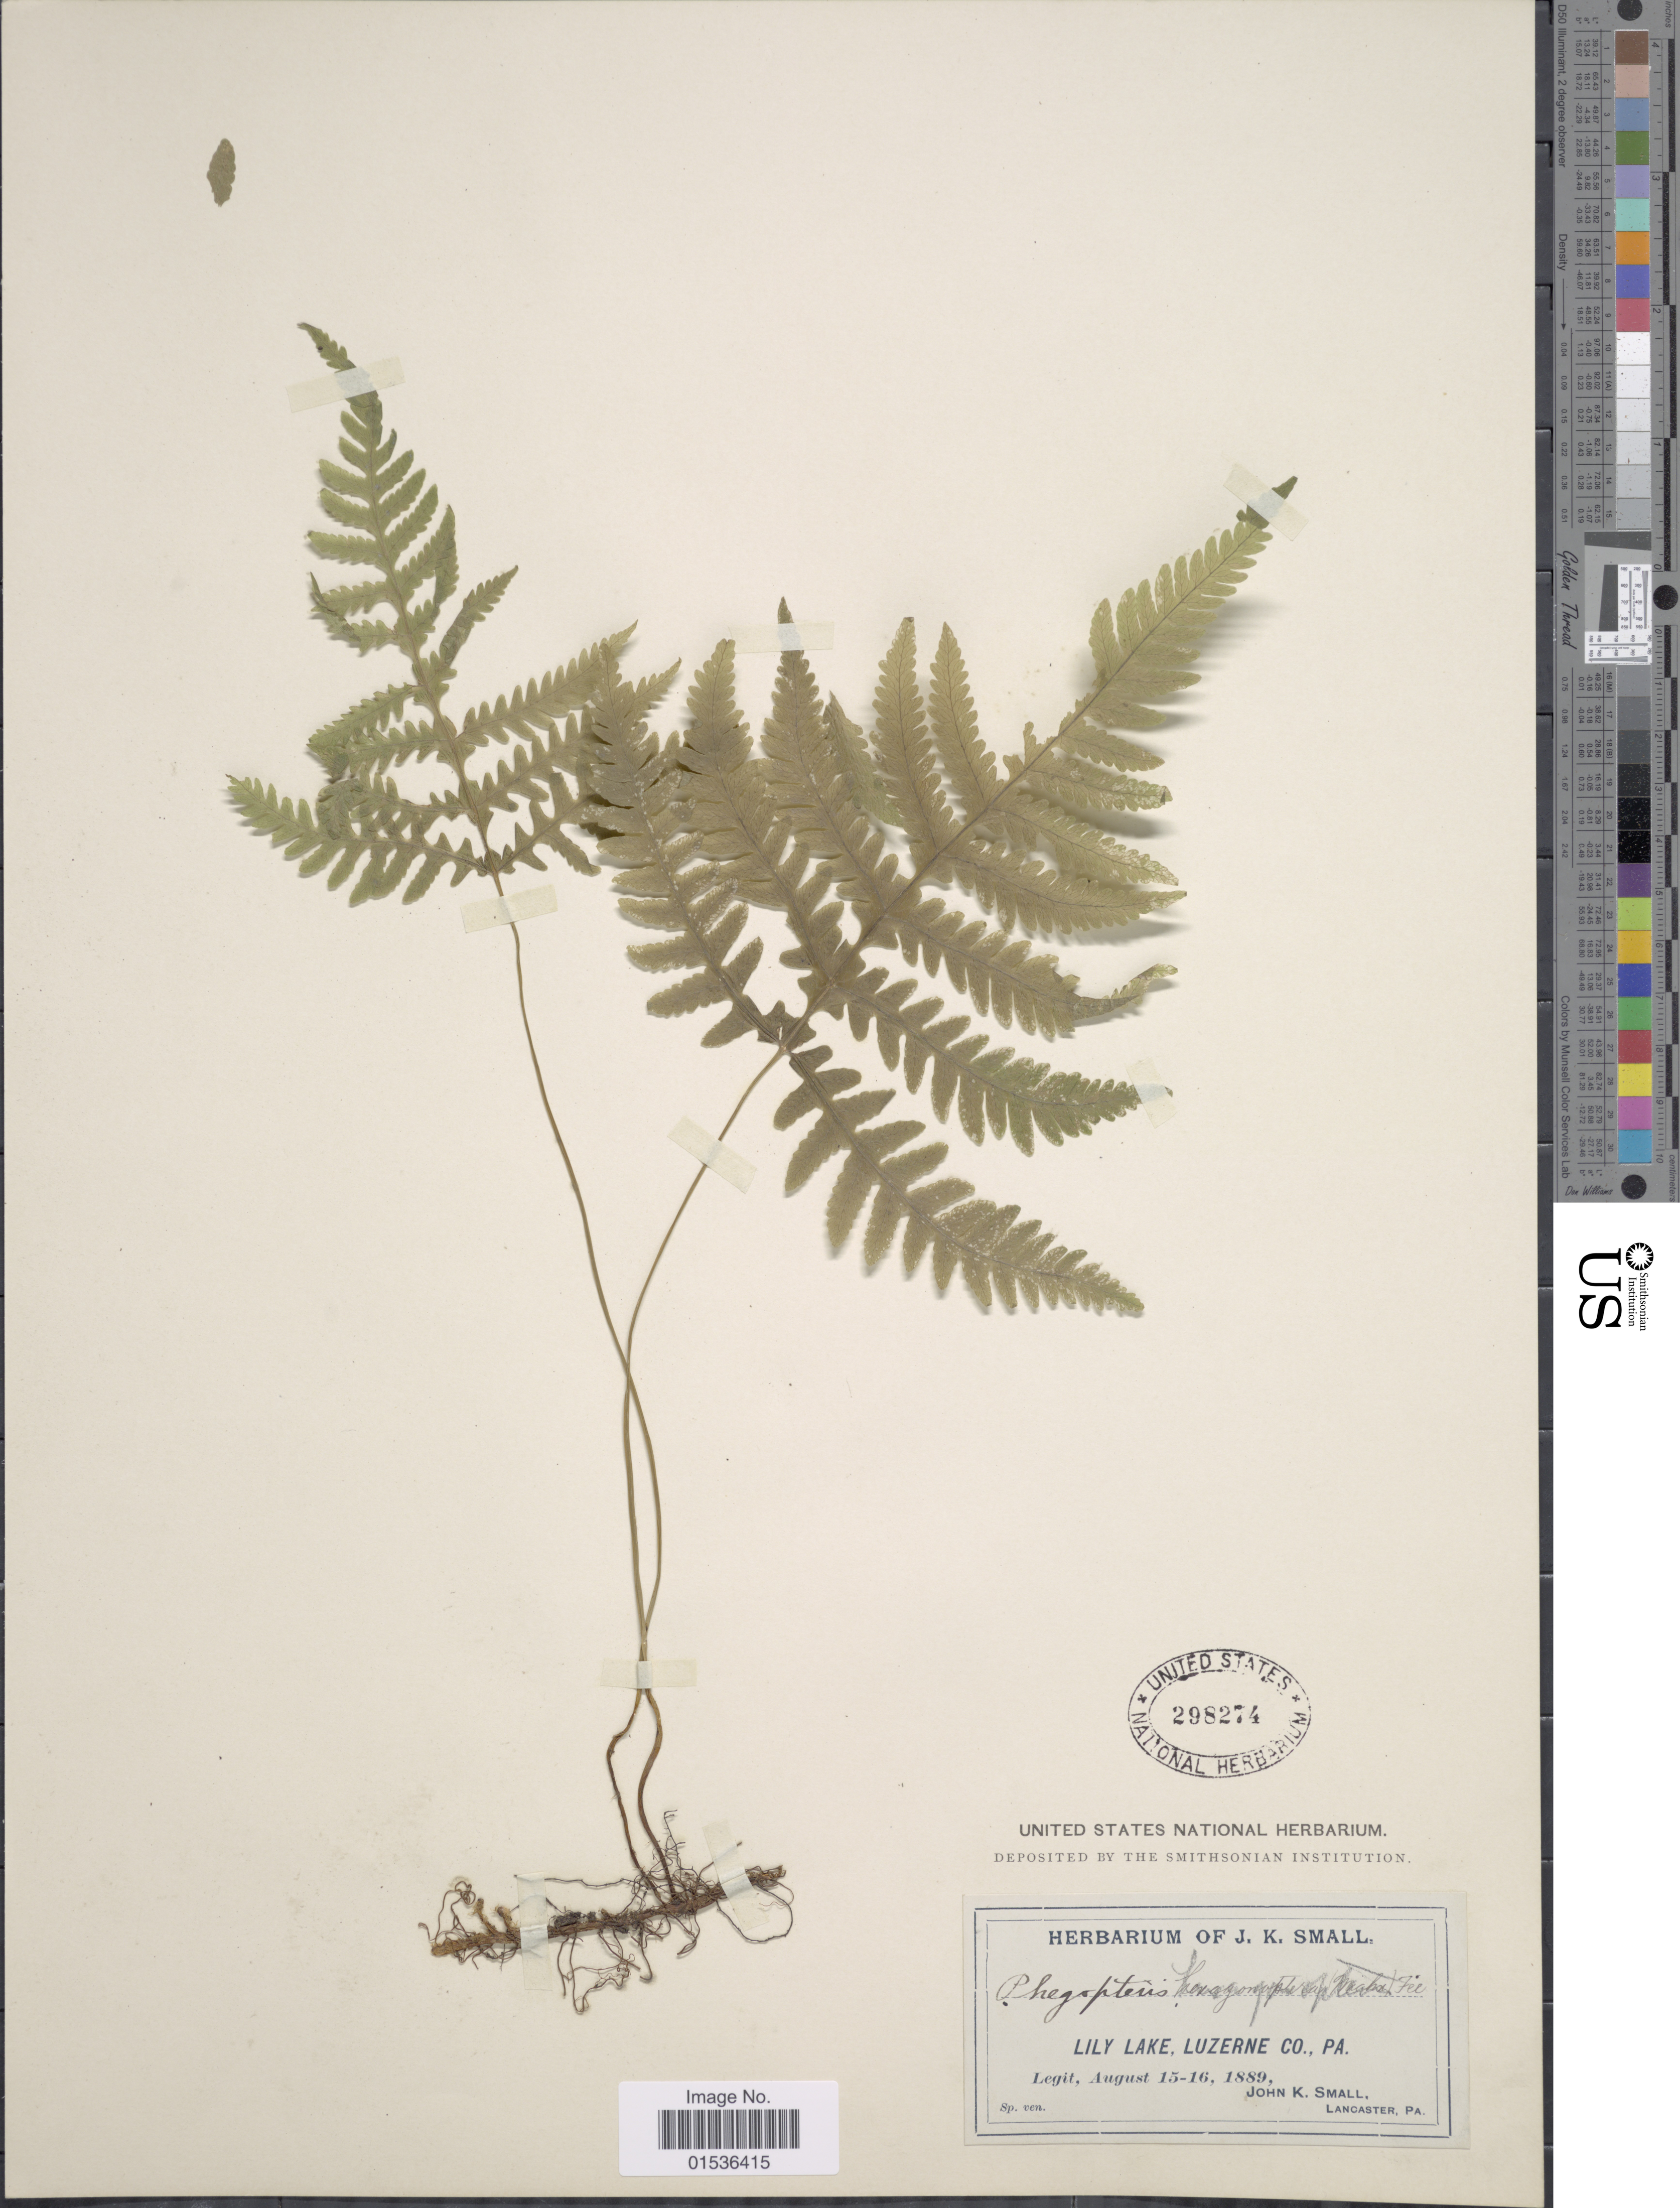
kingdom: Plantae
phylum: Tracheophyta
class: Polypodiopsida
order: Polypodiales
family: Thelypteridaceae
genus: Phegopteris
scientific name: Phegopteris hexagonoptera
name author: (Michx.) Fée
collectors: J. K. Small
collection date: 1889-08-15/1889-08-16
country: United States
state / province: Pennsylvania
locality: Lily Lake, Luzerne Co. PA.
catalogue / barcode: US 298274